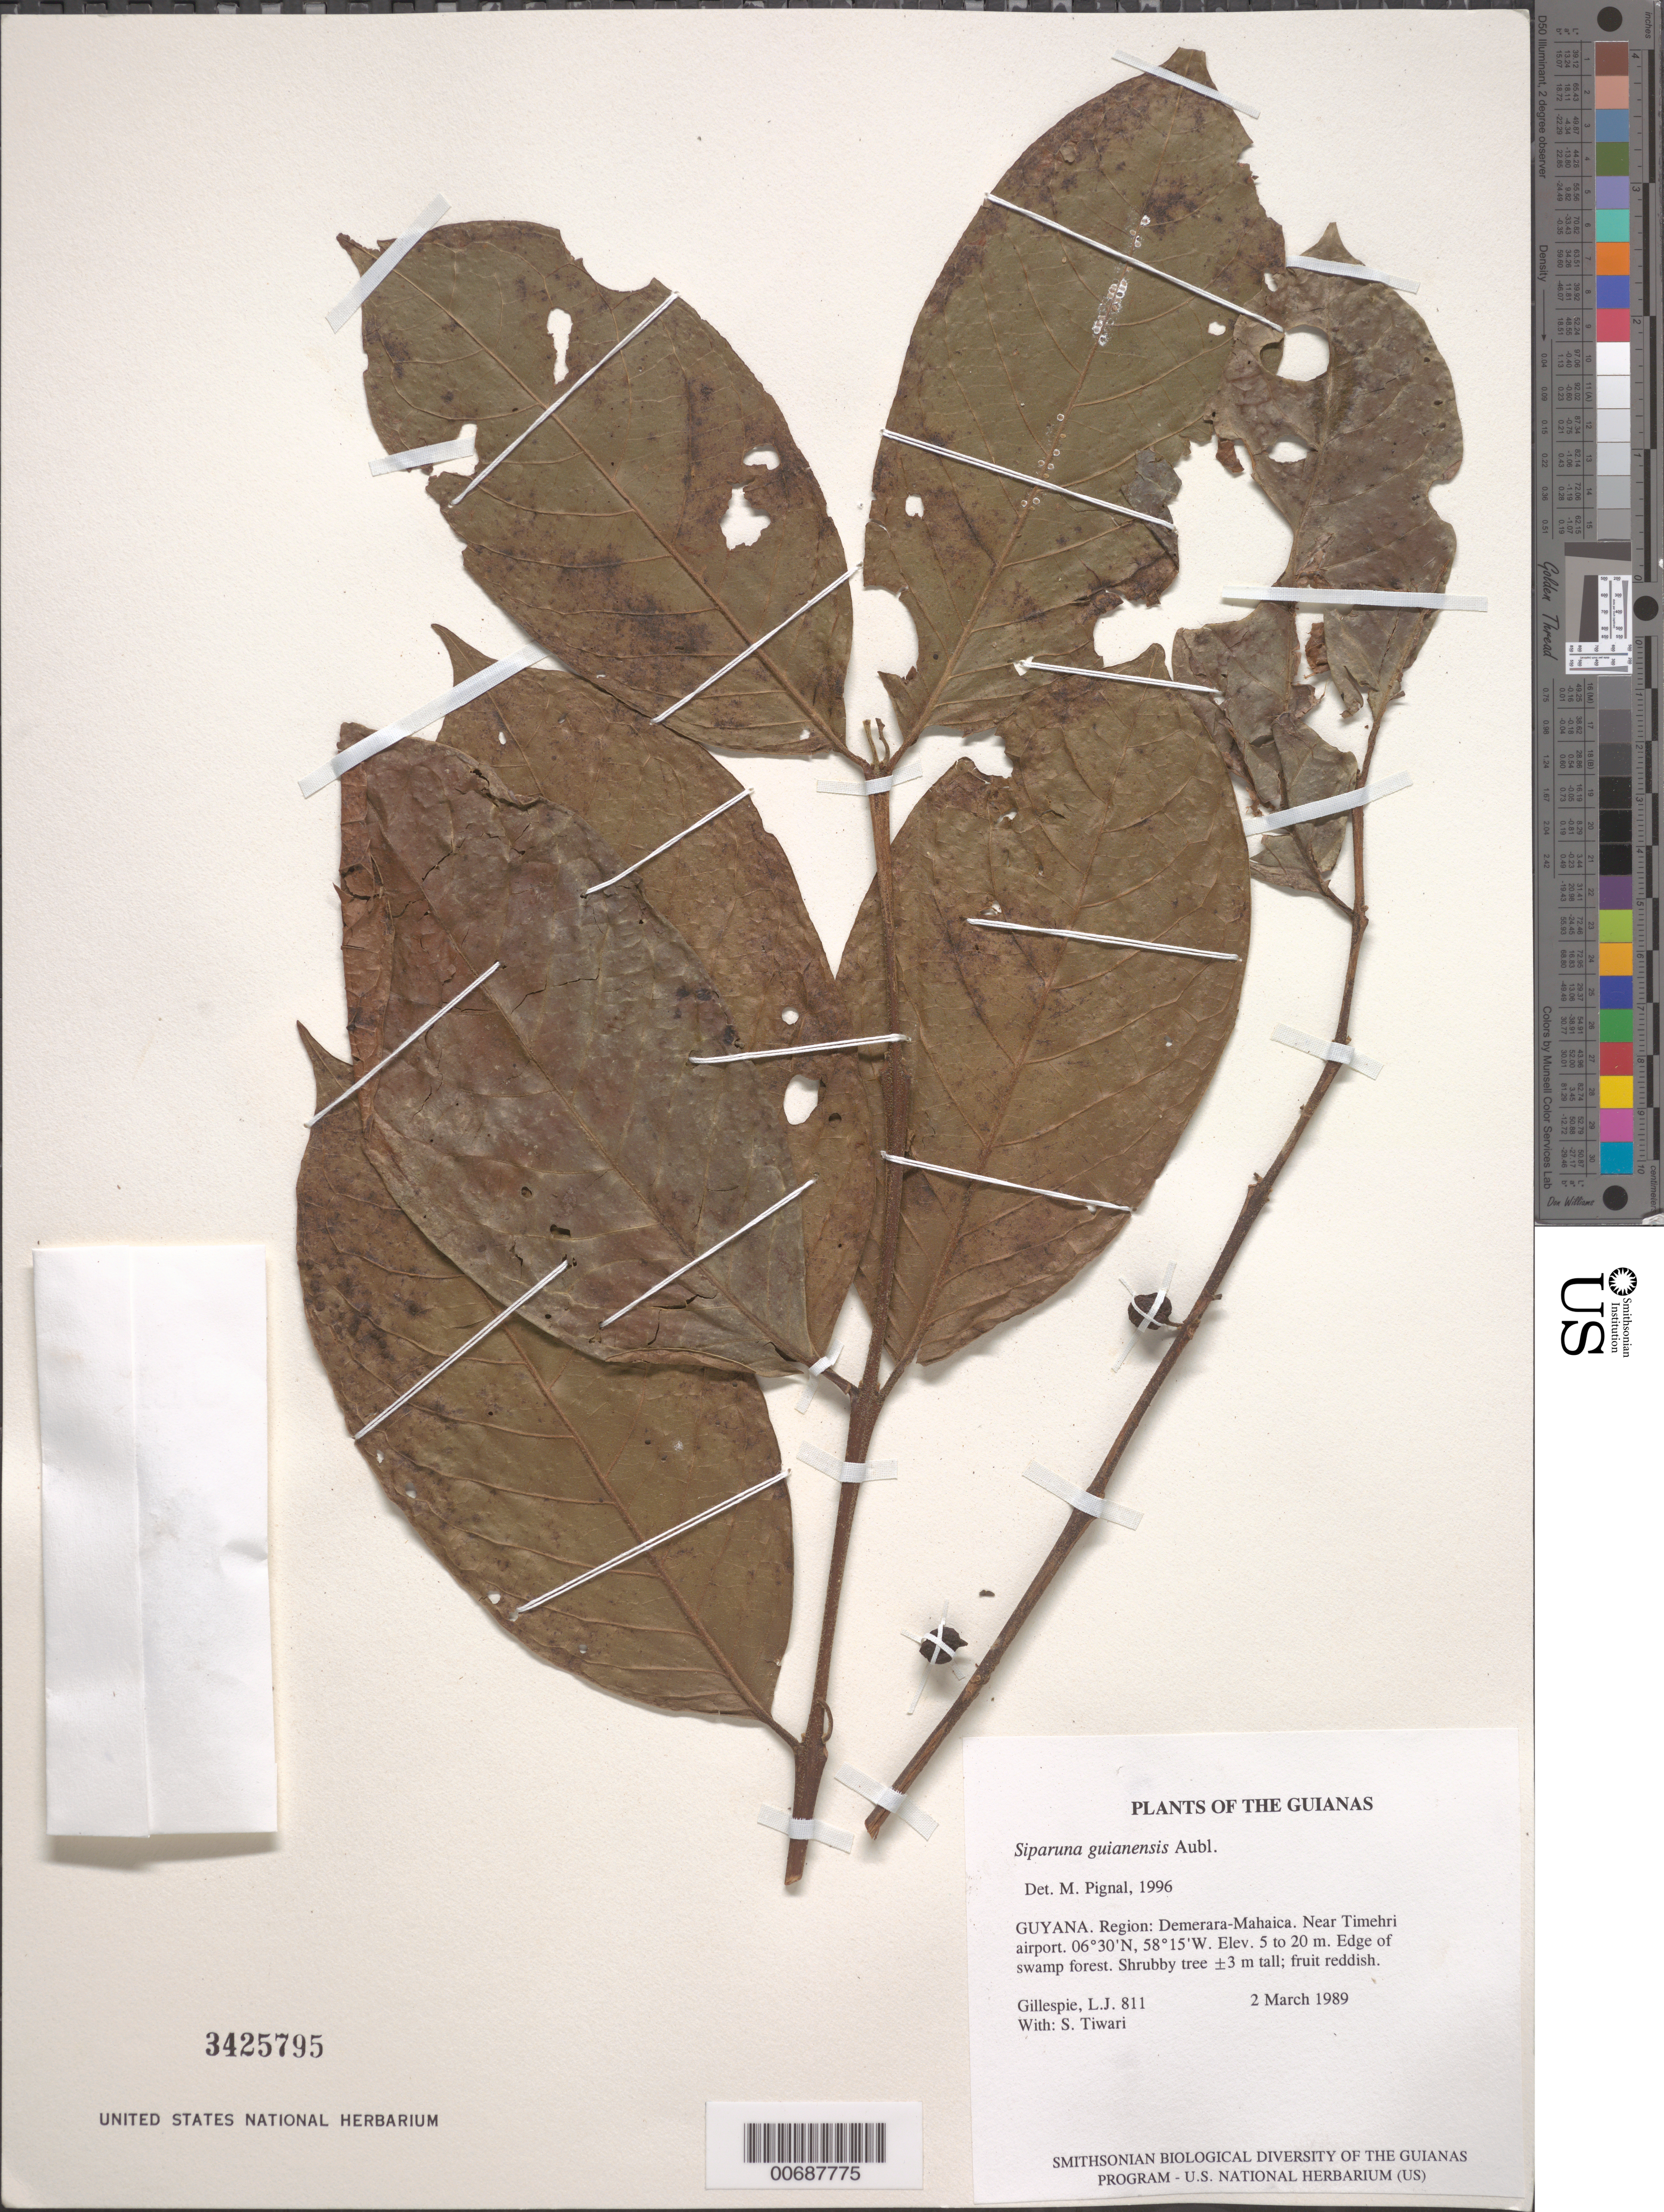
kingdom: Plantae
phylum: Tracheophyta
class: Magnoliopsida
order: Laurales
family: Siparunaceae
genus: Siparuna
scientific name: Siparuna guianensis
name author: Aubl.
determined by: Pignal, M.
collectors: L. J. Gillespie & S. Tiwari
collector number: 811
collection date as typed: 2 March 1989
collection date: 1989-03-02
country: Guyana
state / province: Demerara-Mahaica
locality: Near Timehri airport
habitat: Edge of swamp forest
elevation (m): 5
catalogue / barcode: US 3425795